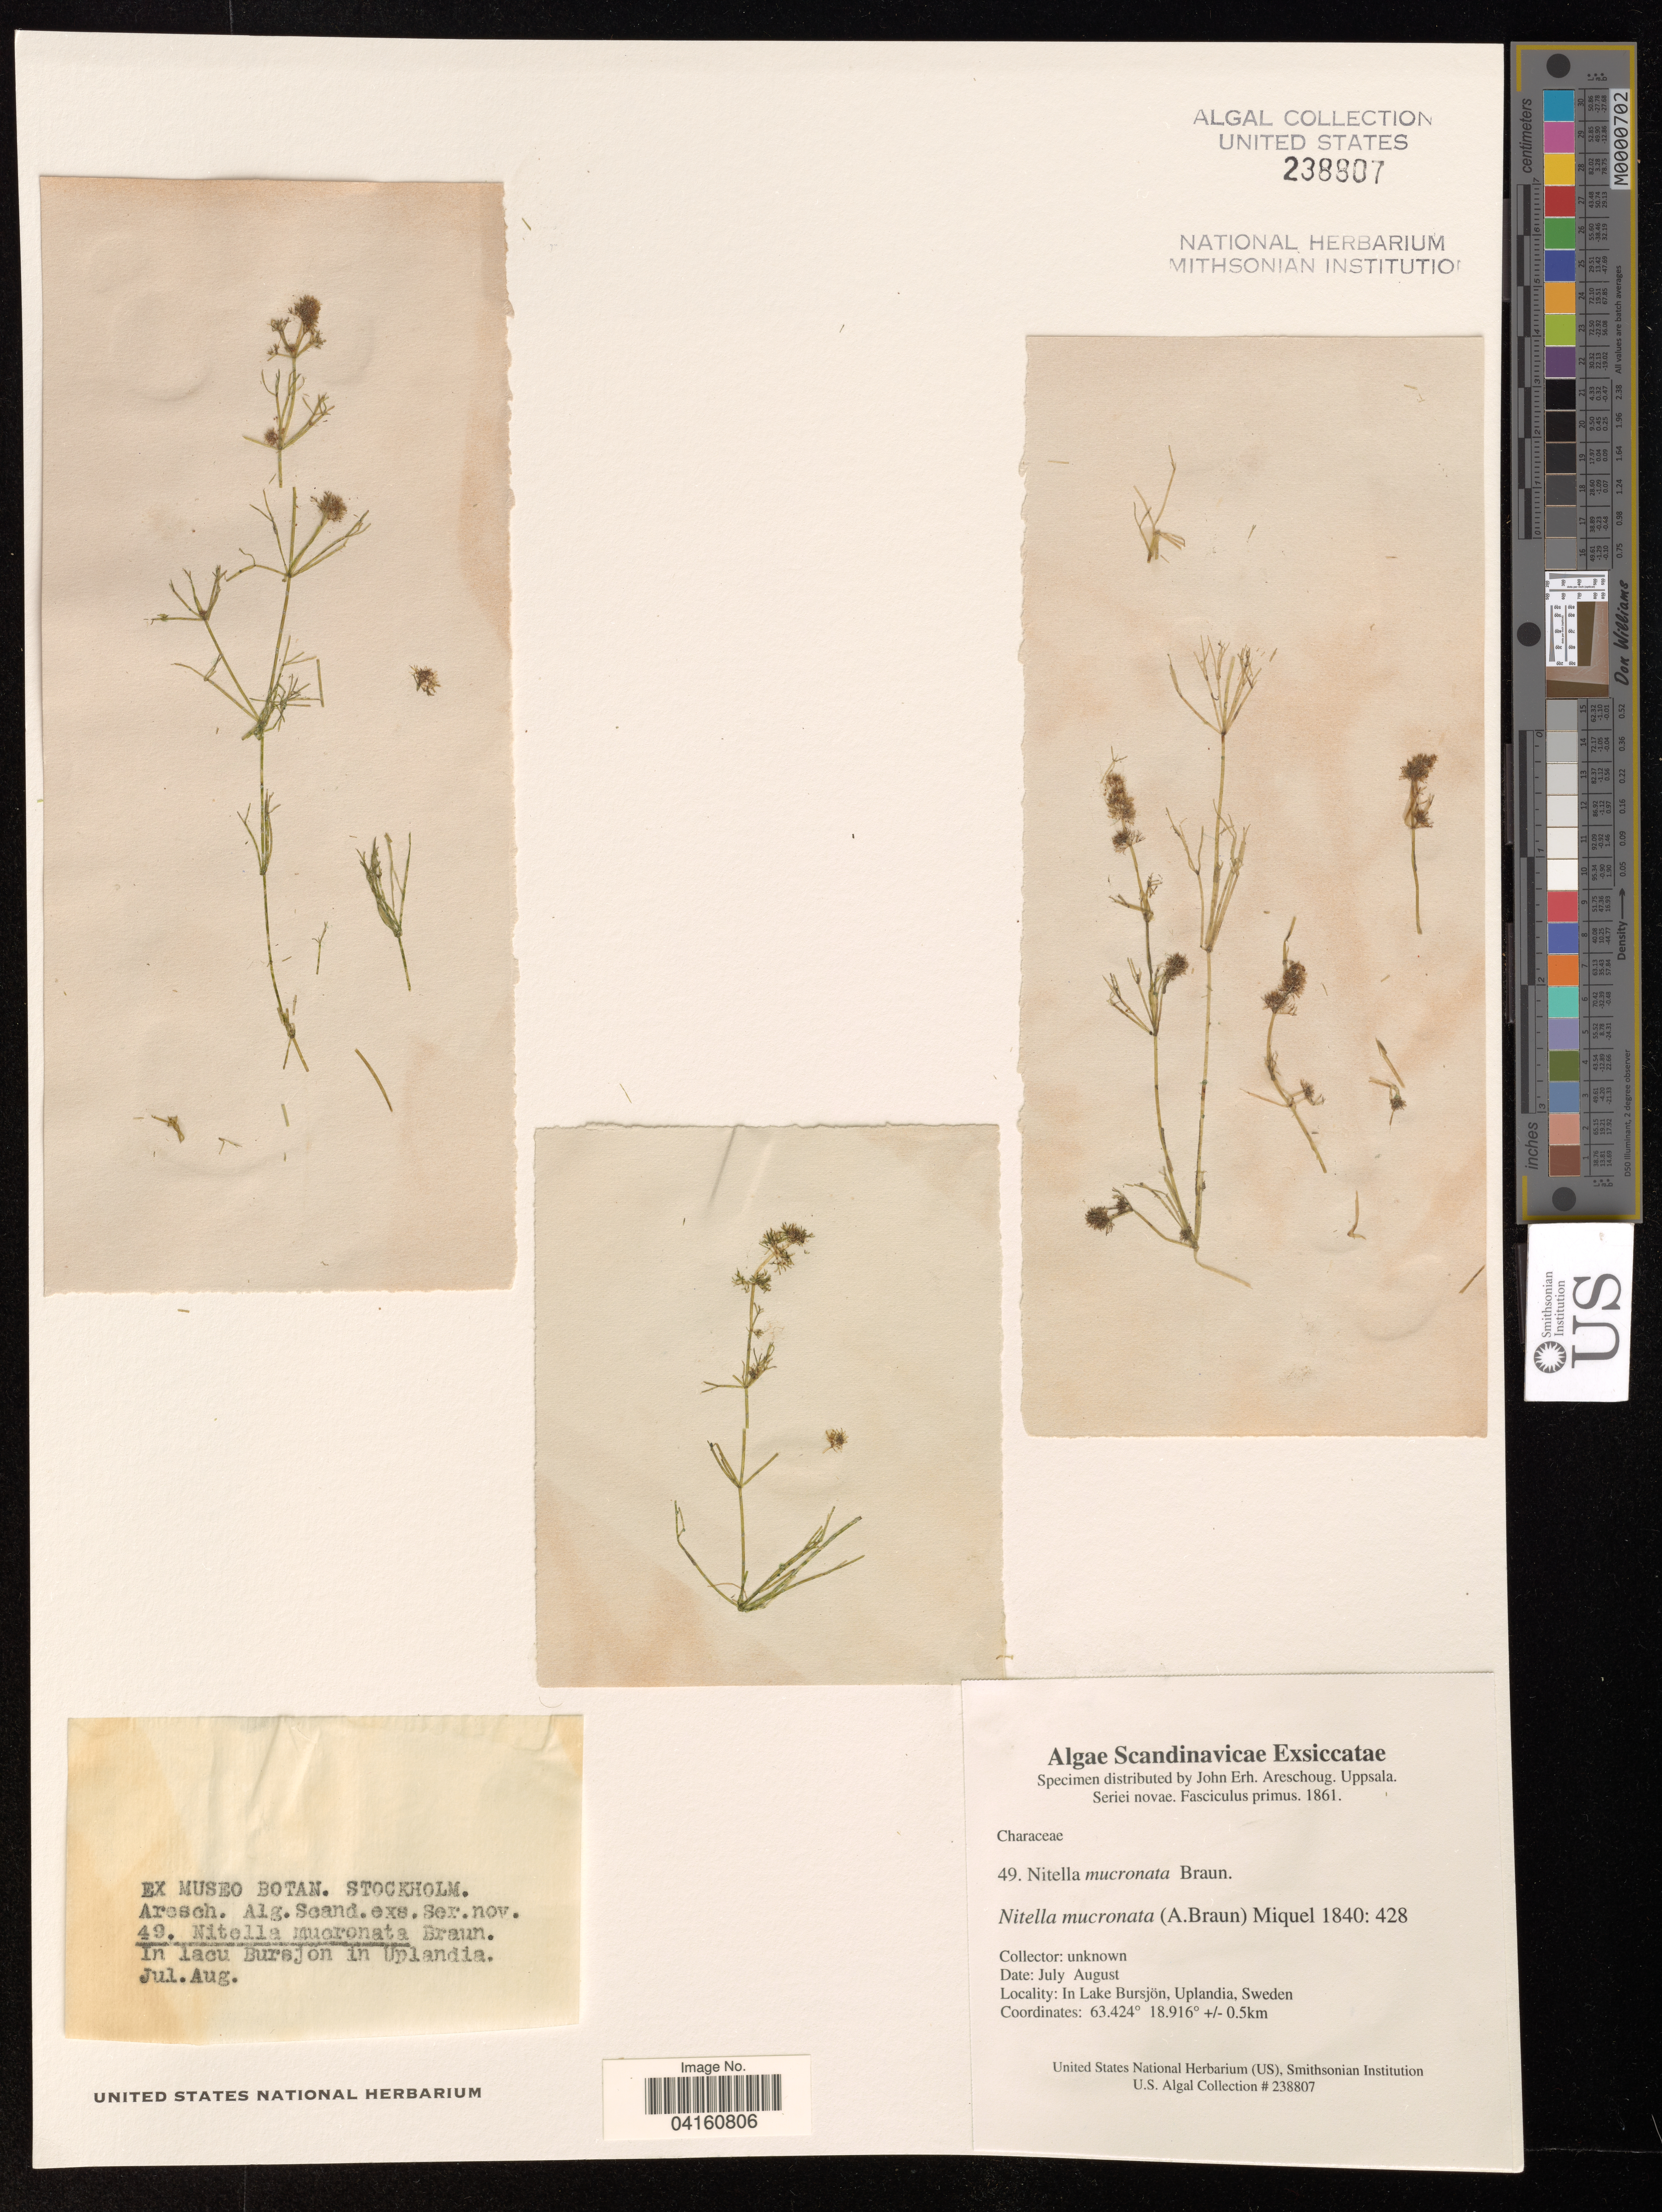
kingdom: Plantae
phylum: Charophyta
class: Charophyceae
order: Charales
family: Characeae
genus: Nitella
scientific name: Nitella mucronata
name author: (A. Braun) F. Miquel in H.C. Hall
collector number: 49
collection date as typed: July - August 1861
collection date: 1861-07/1861-08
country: Sweden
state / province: Uppland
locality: In Lake Bursjon.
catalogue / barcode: US 238807